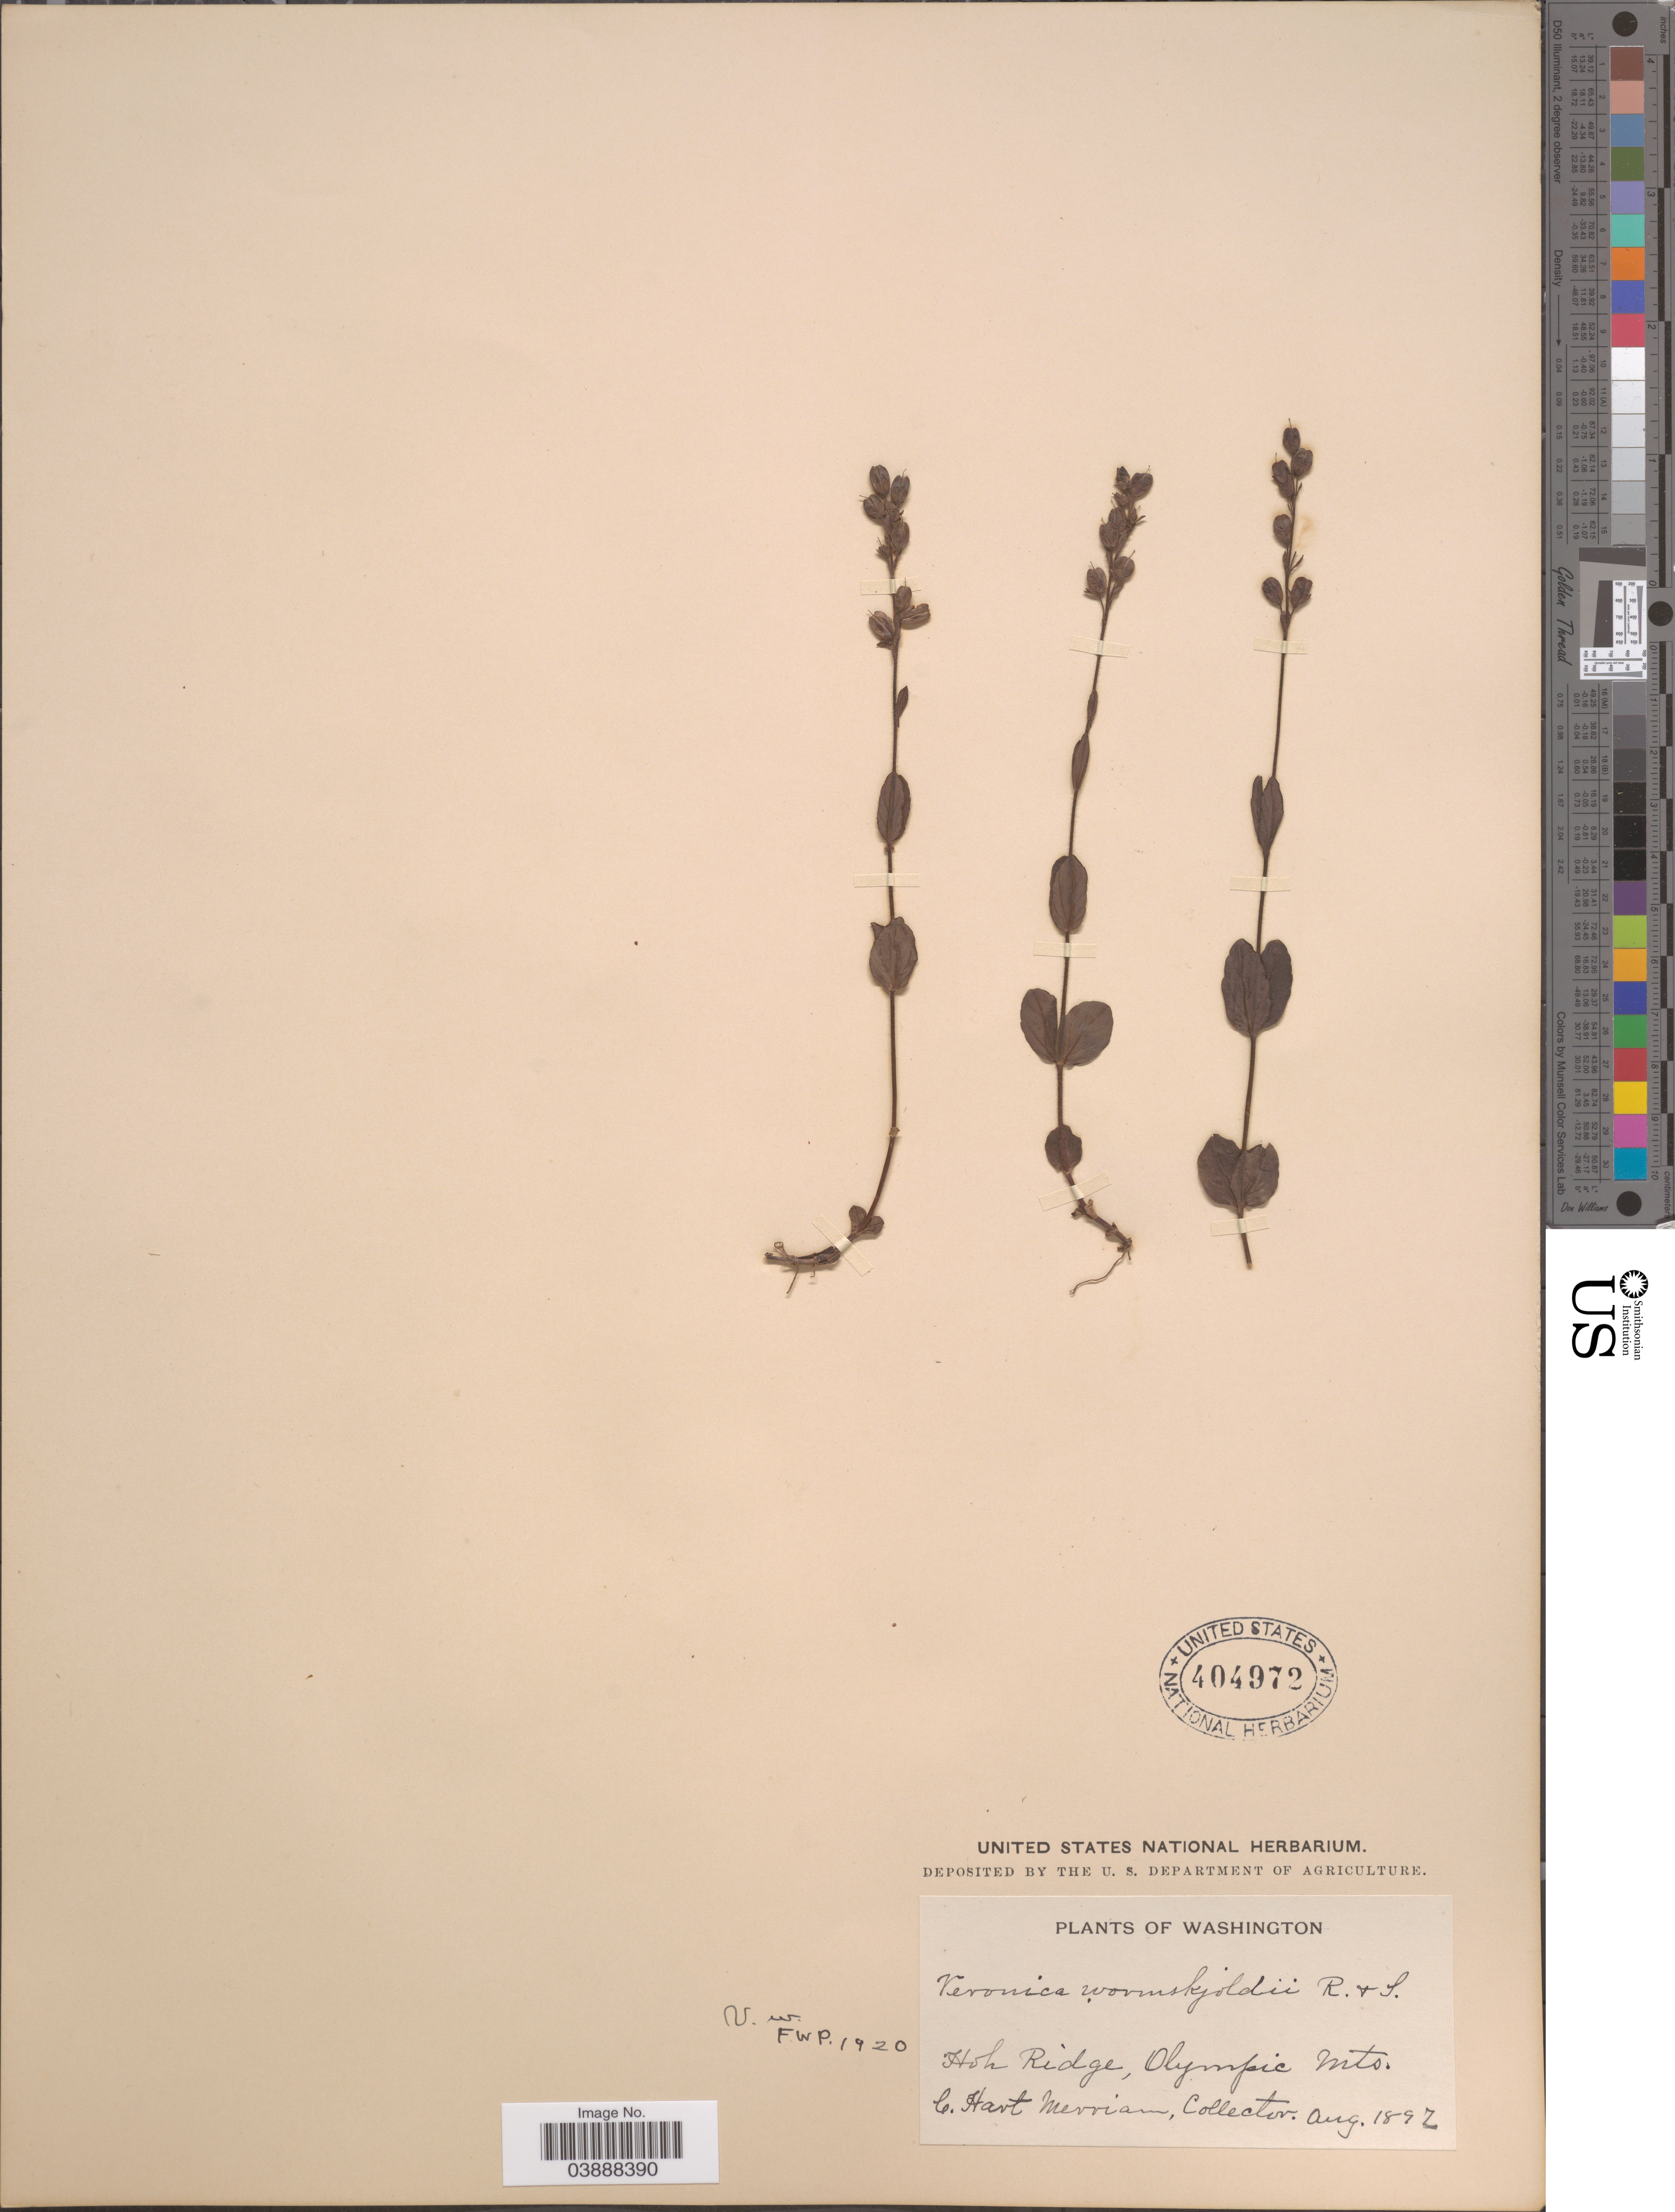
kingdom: Plantae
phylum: Tracheophyta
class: Magnoliopsida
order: Lamiales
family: Plantaginaceae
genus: Veronica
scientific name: Veronica wormskjoldii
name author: Roem. & Schult.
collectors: C. Merriam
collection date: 1897-08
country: United States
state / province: Washington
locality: Hoh Ridge, Olympic Mts.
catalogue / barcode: US 404972